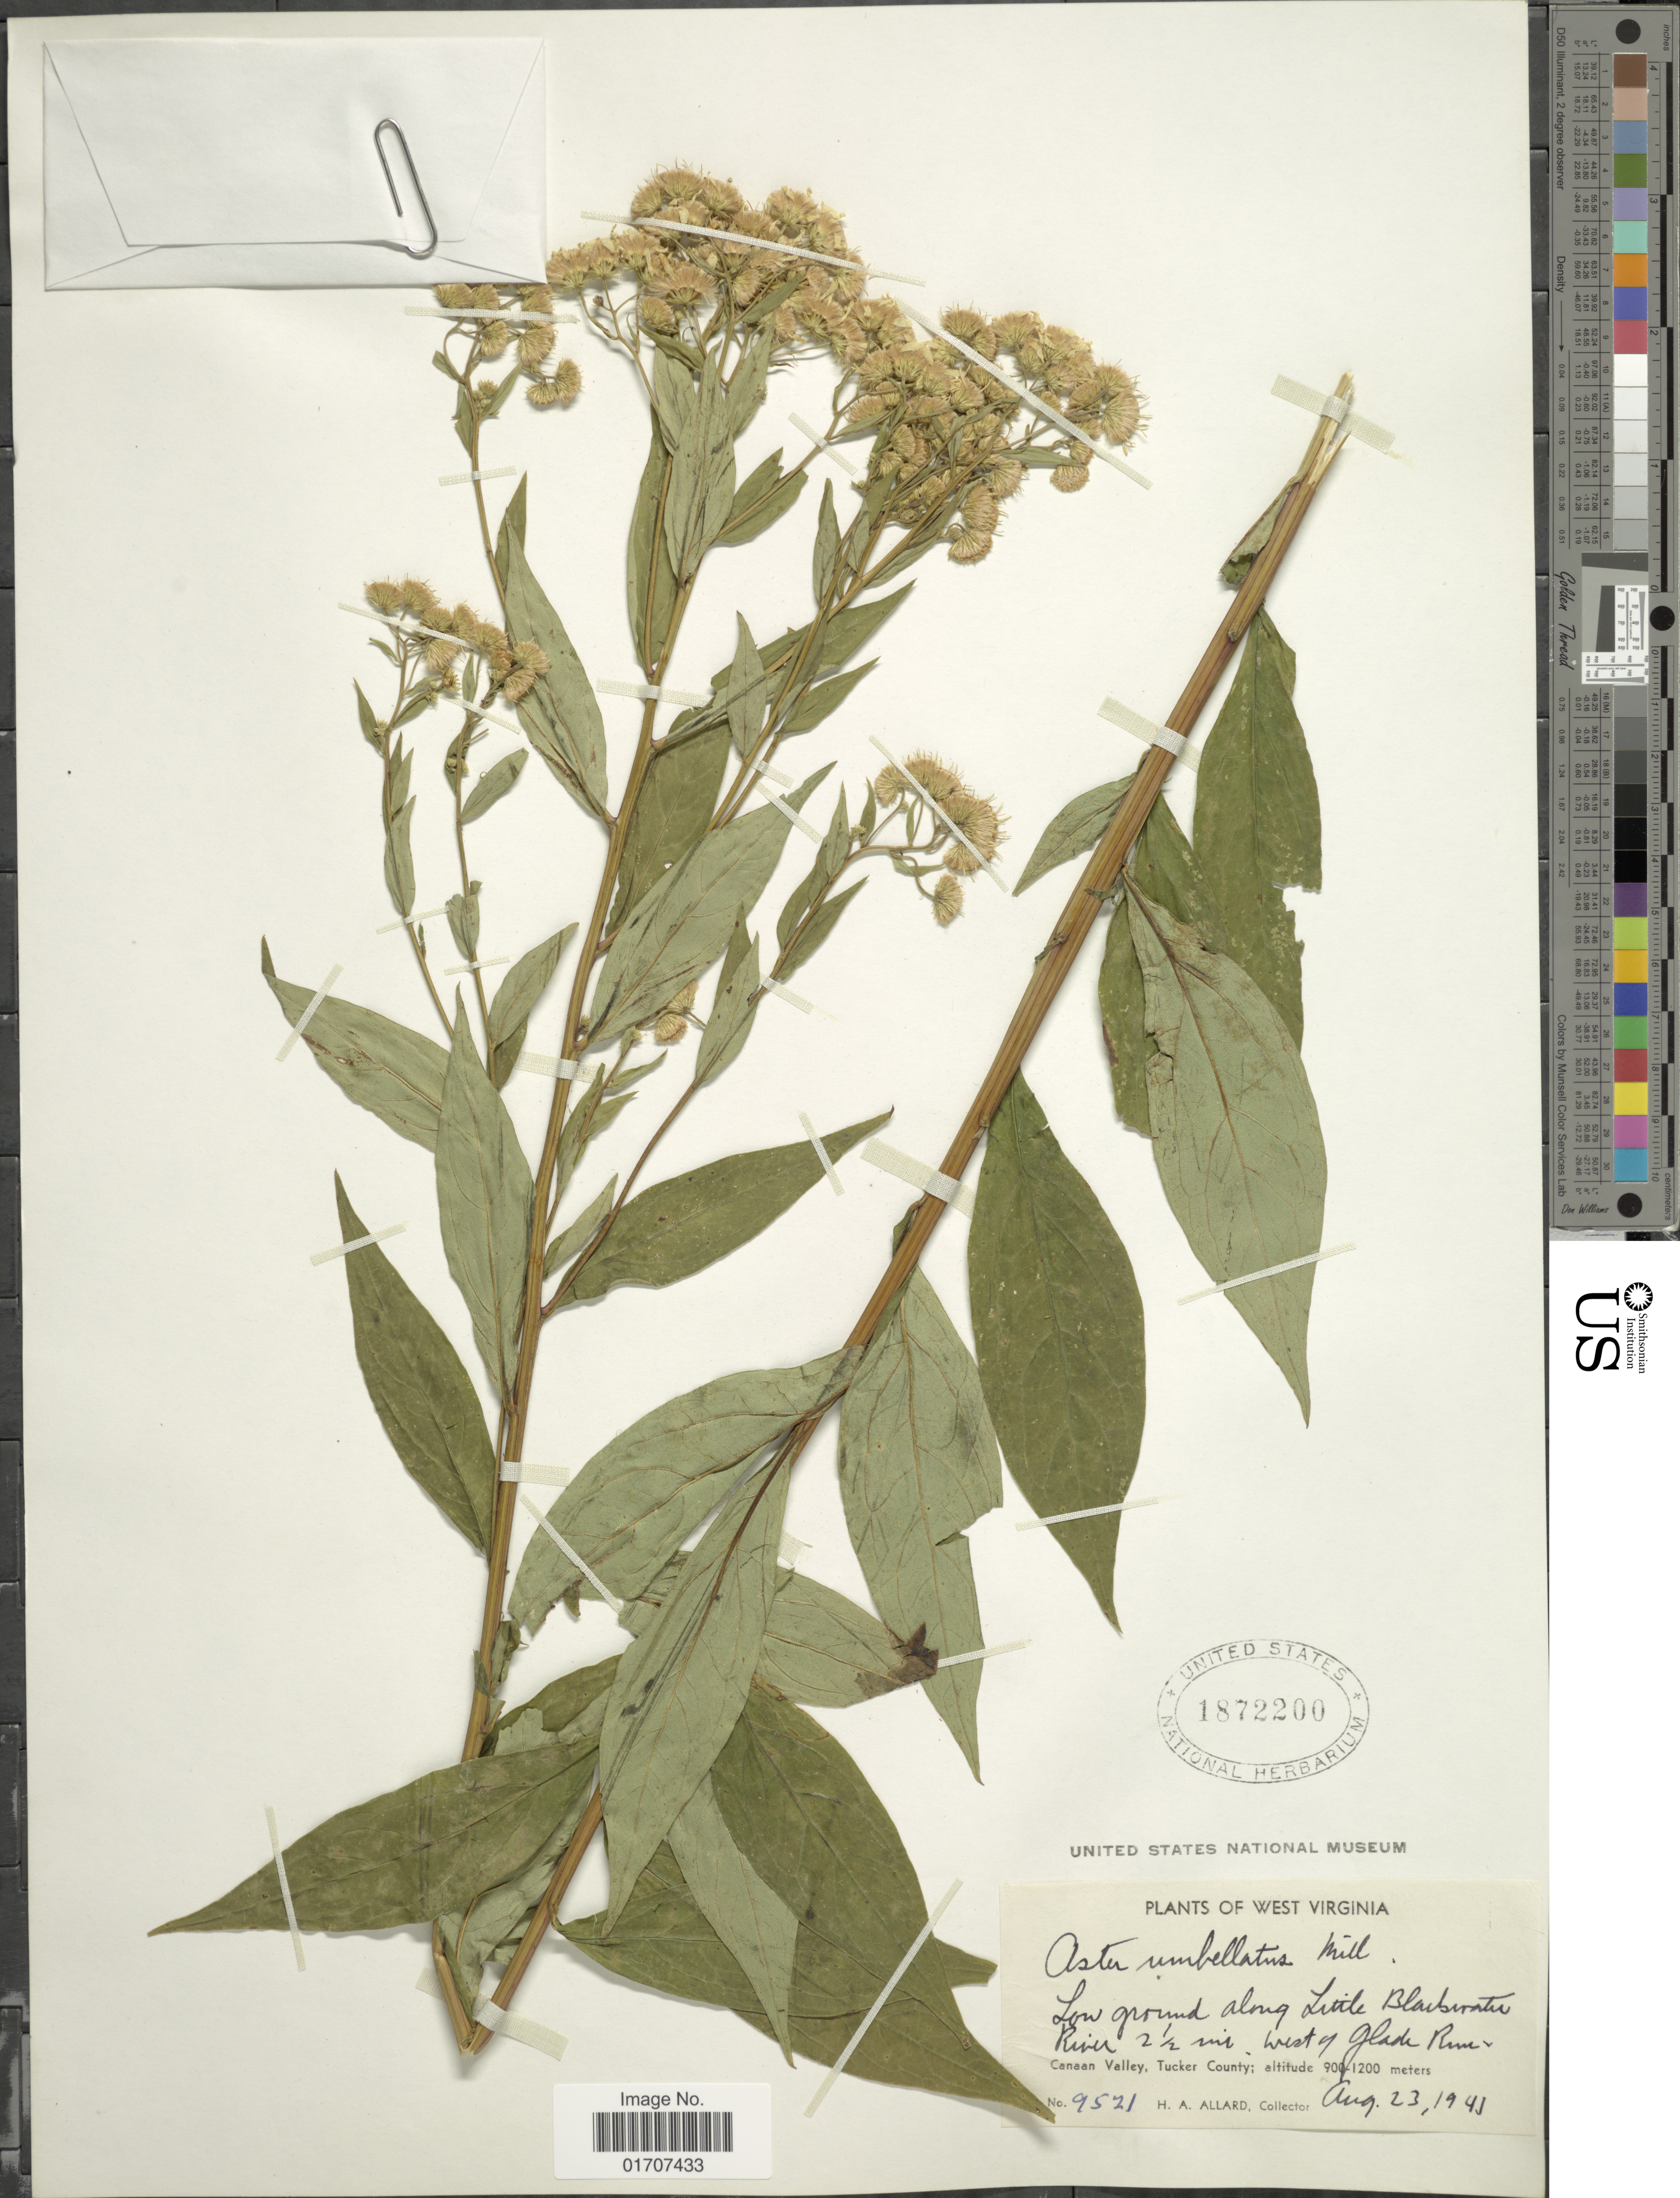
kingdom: Plantae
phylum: Tracheophyta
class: Magnoliopsida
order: Asterales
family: Asteraceae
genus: Doellingeria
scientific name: Doellingeria umbellata var. umbellata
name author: Nees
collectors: H. A. Allard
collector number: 9521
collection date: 1941-08-23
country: United States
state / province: West Virginia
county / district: Tucker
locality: Low ground along Little Blackerster River 2½ mi. west of Glade Run, Canaan Valley, Tucker County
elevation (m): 900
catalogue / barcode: US 1872200